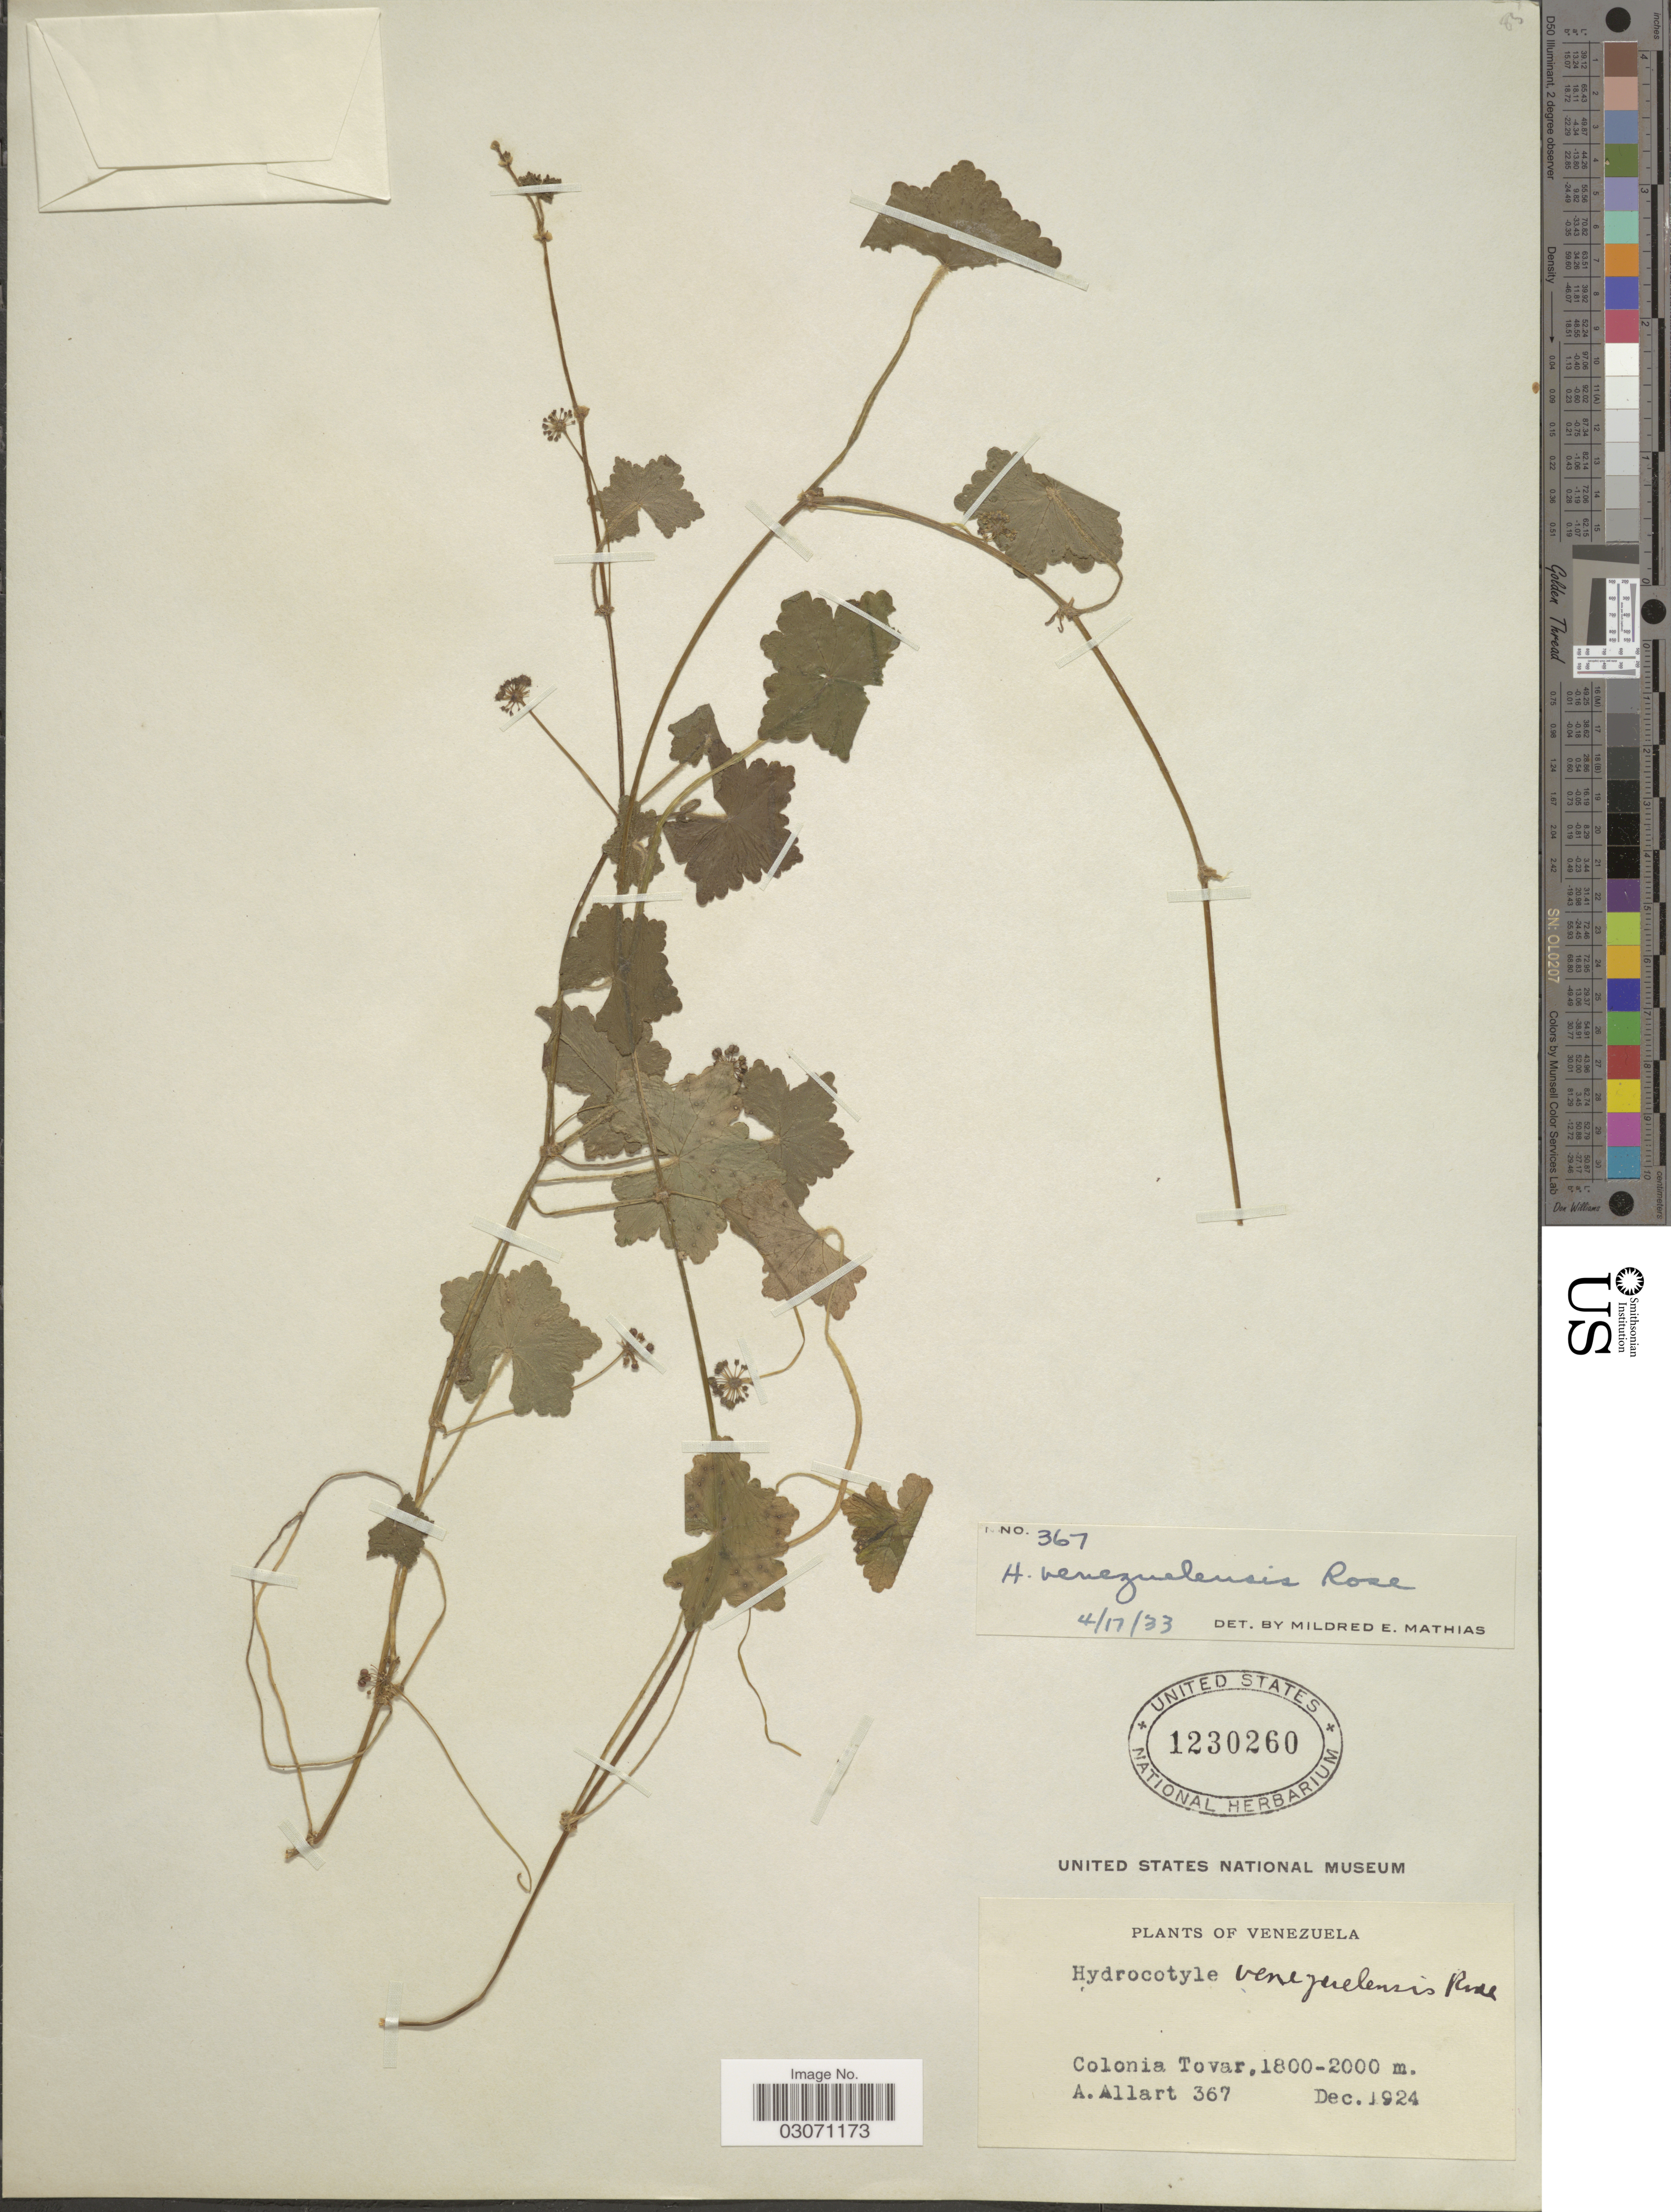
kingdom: Plantae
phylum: Tracheophyta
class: Magnoliopsida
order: Apiales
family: Araliaceae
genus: Hydrocotyle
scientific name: Hydrocotyle venezuelensis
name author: Rose ex Mathias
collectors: A. Allart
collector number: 367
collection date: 1924-12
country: Venezuela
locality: Colonia Tovar.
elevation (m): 1800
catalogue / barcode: US 1230260